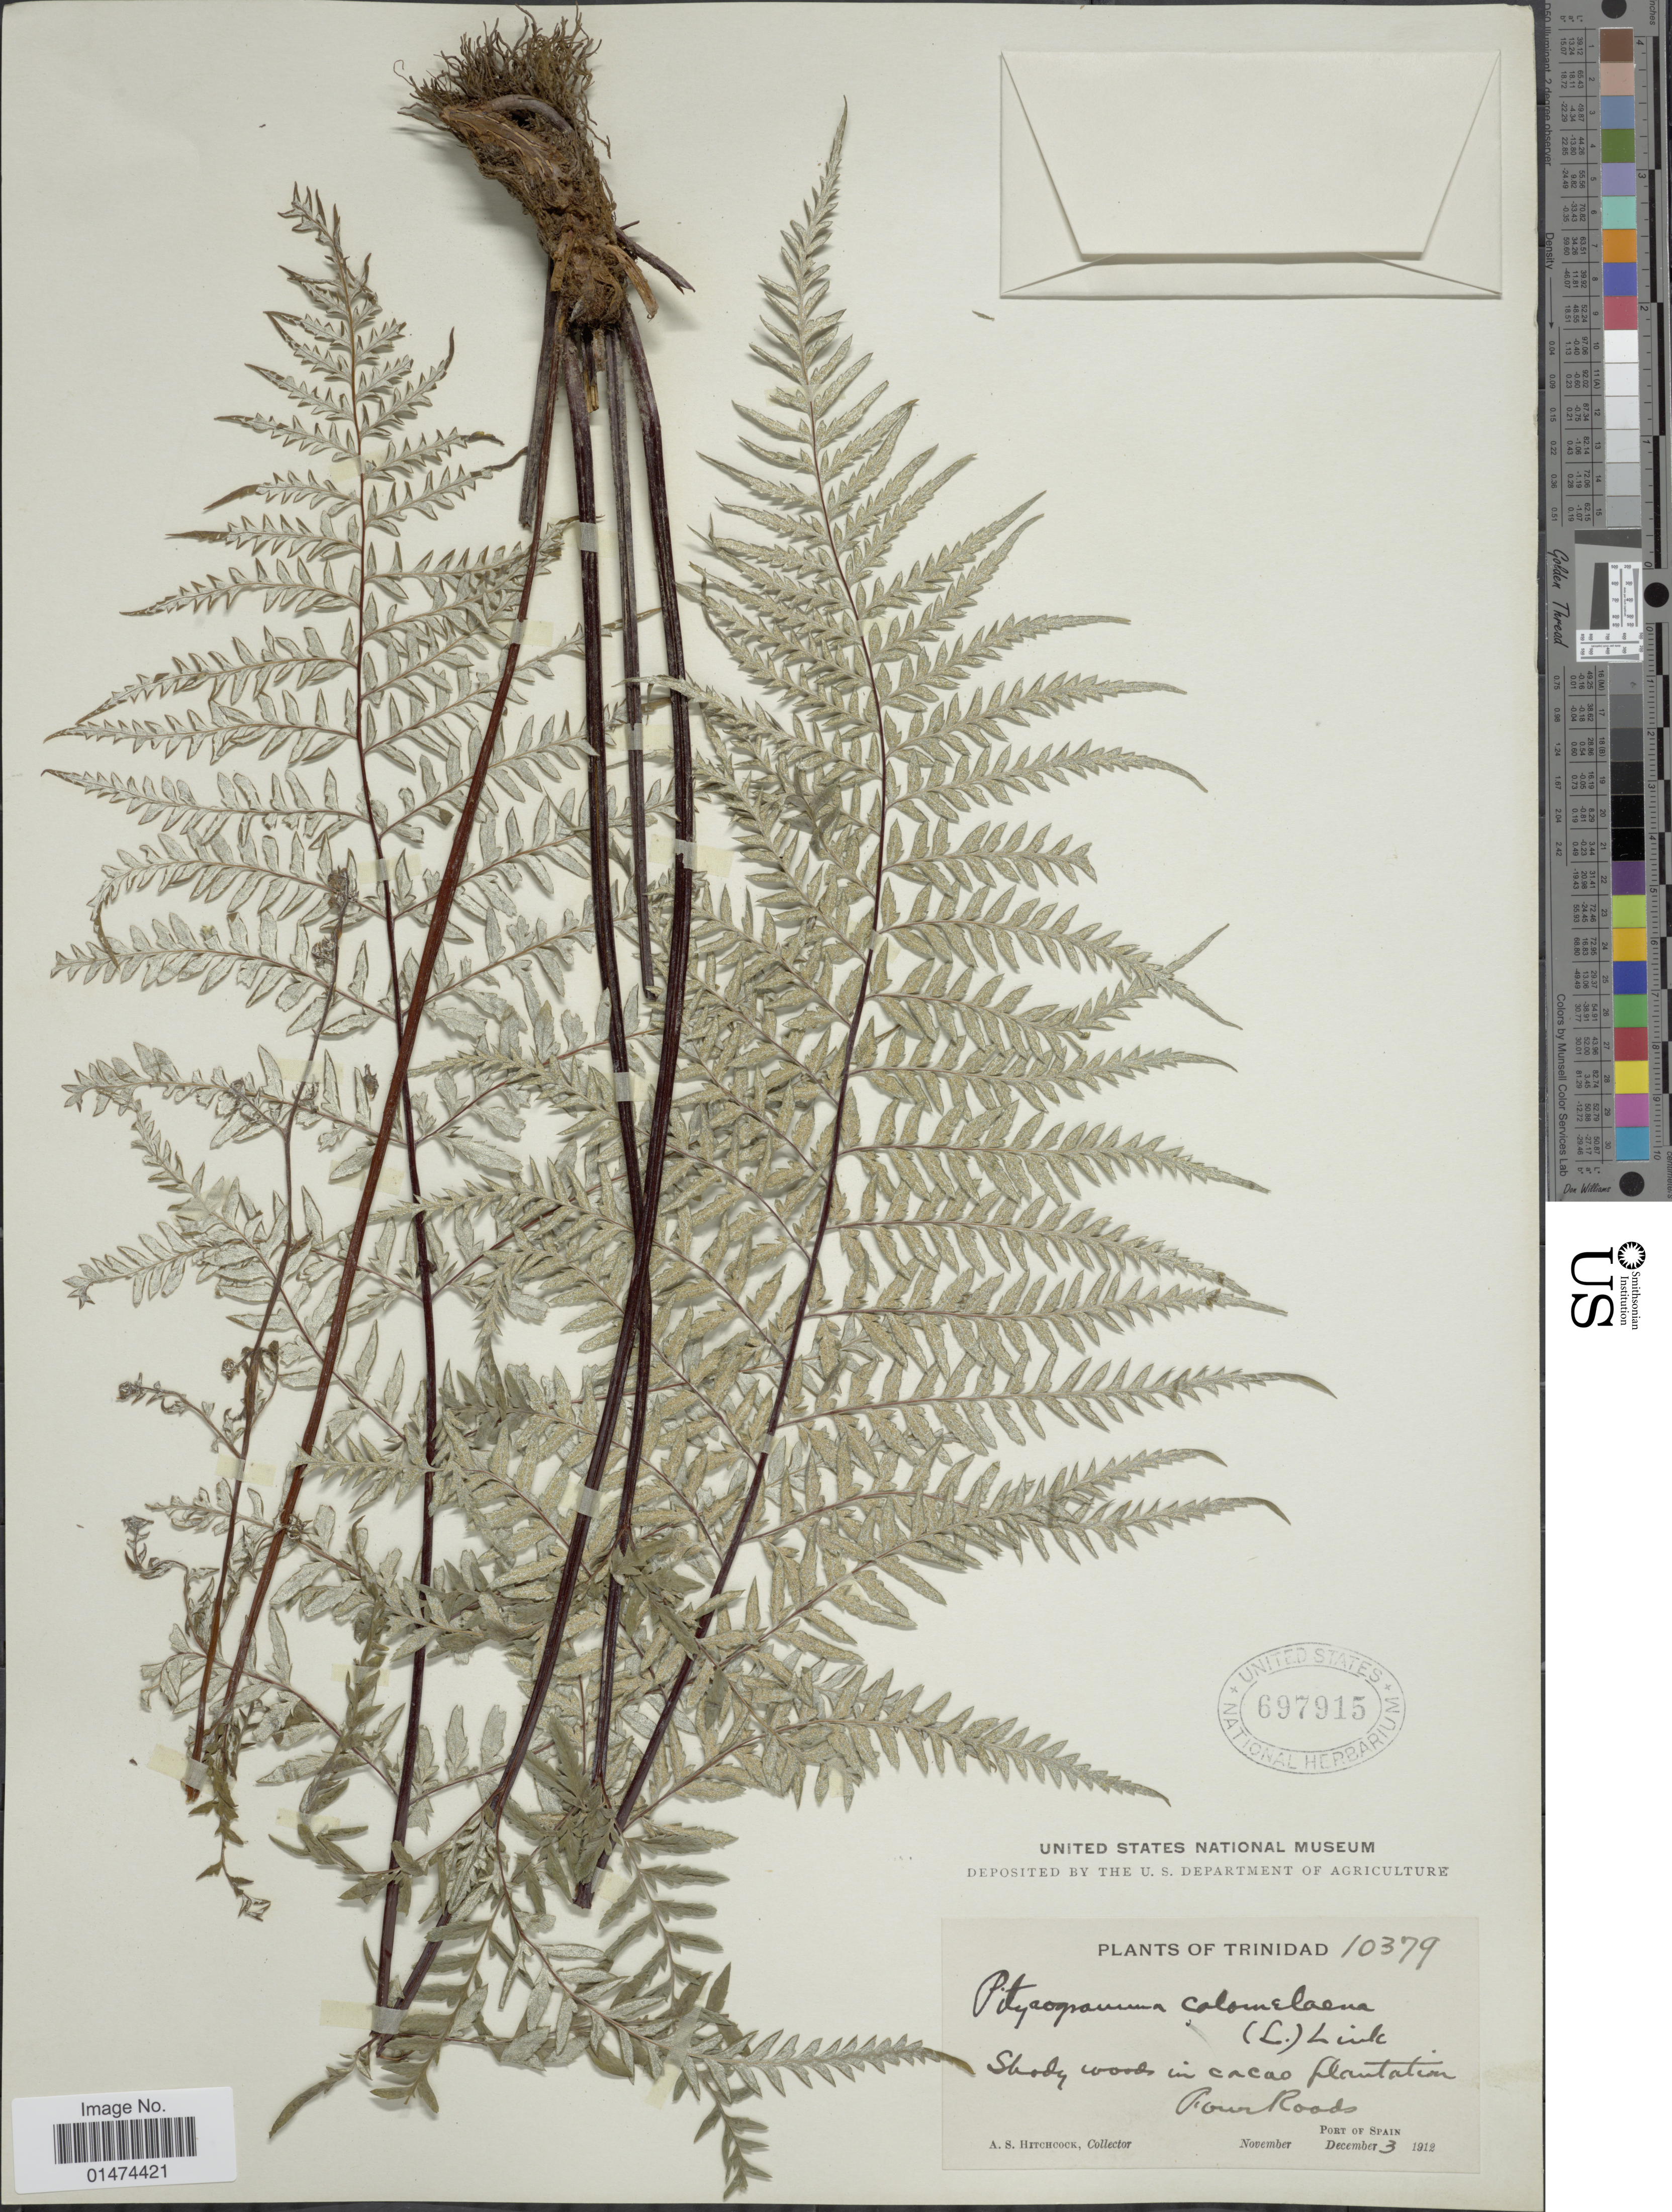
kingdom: Plantae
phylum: Tracheophyta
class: Polypodiopsida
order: Polypodiales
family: Pteridaceae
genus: Pityrogramma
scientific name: Pityrogramma calomelanos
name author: (L.) Link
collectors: A. S. Hitchcock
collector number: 10379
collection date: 1912-12-03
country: Trinidad and Tobago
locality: Shady woods in cacao plantation, Four Roads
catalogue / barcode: US 697915